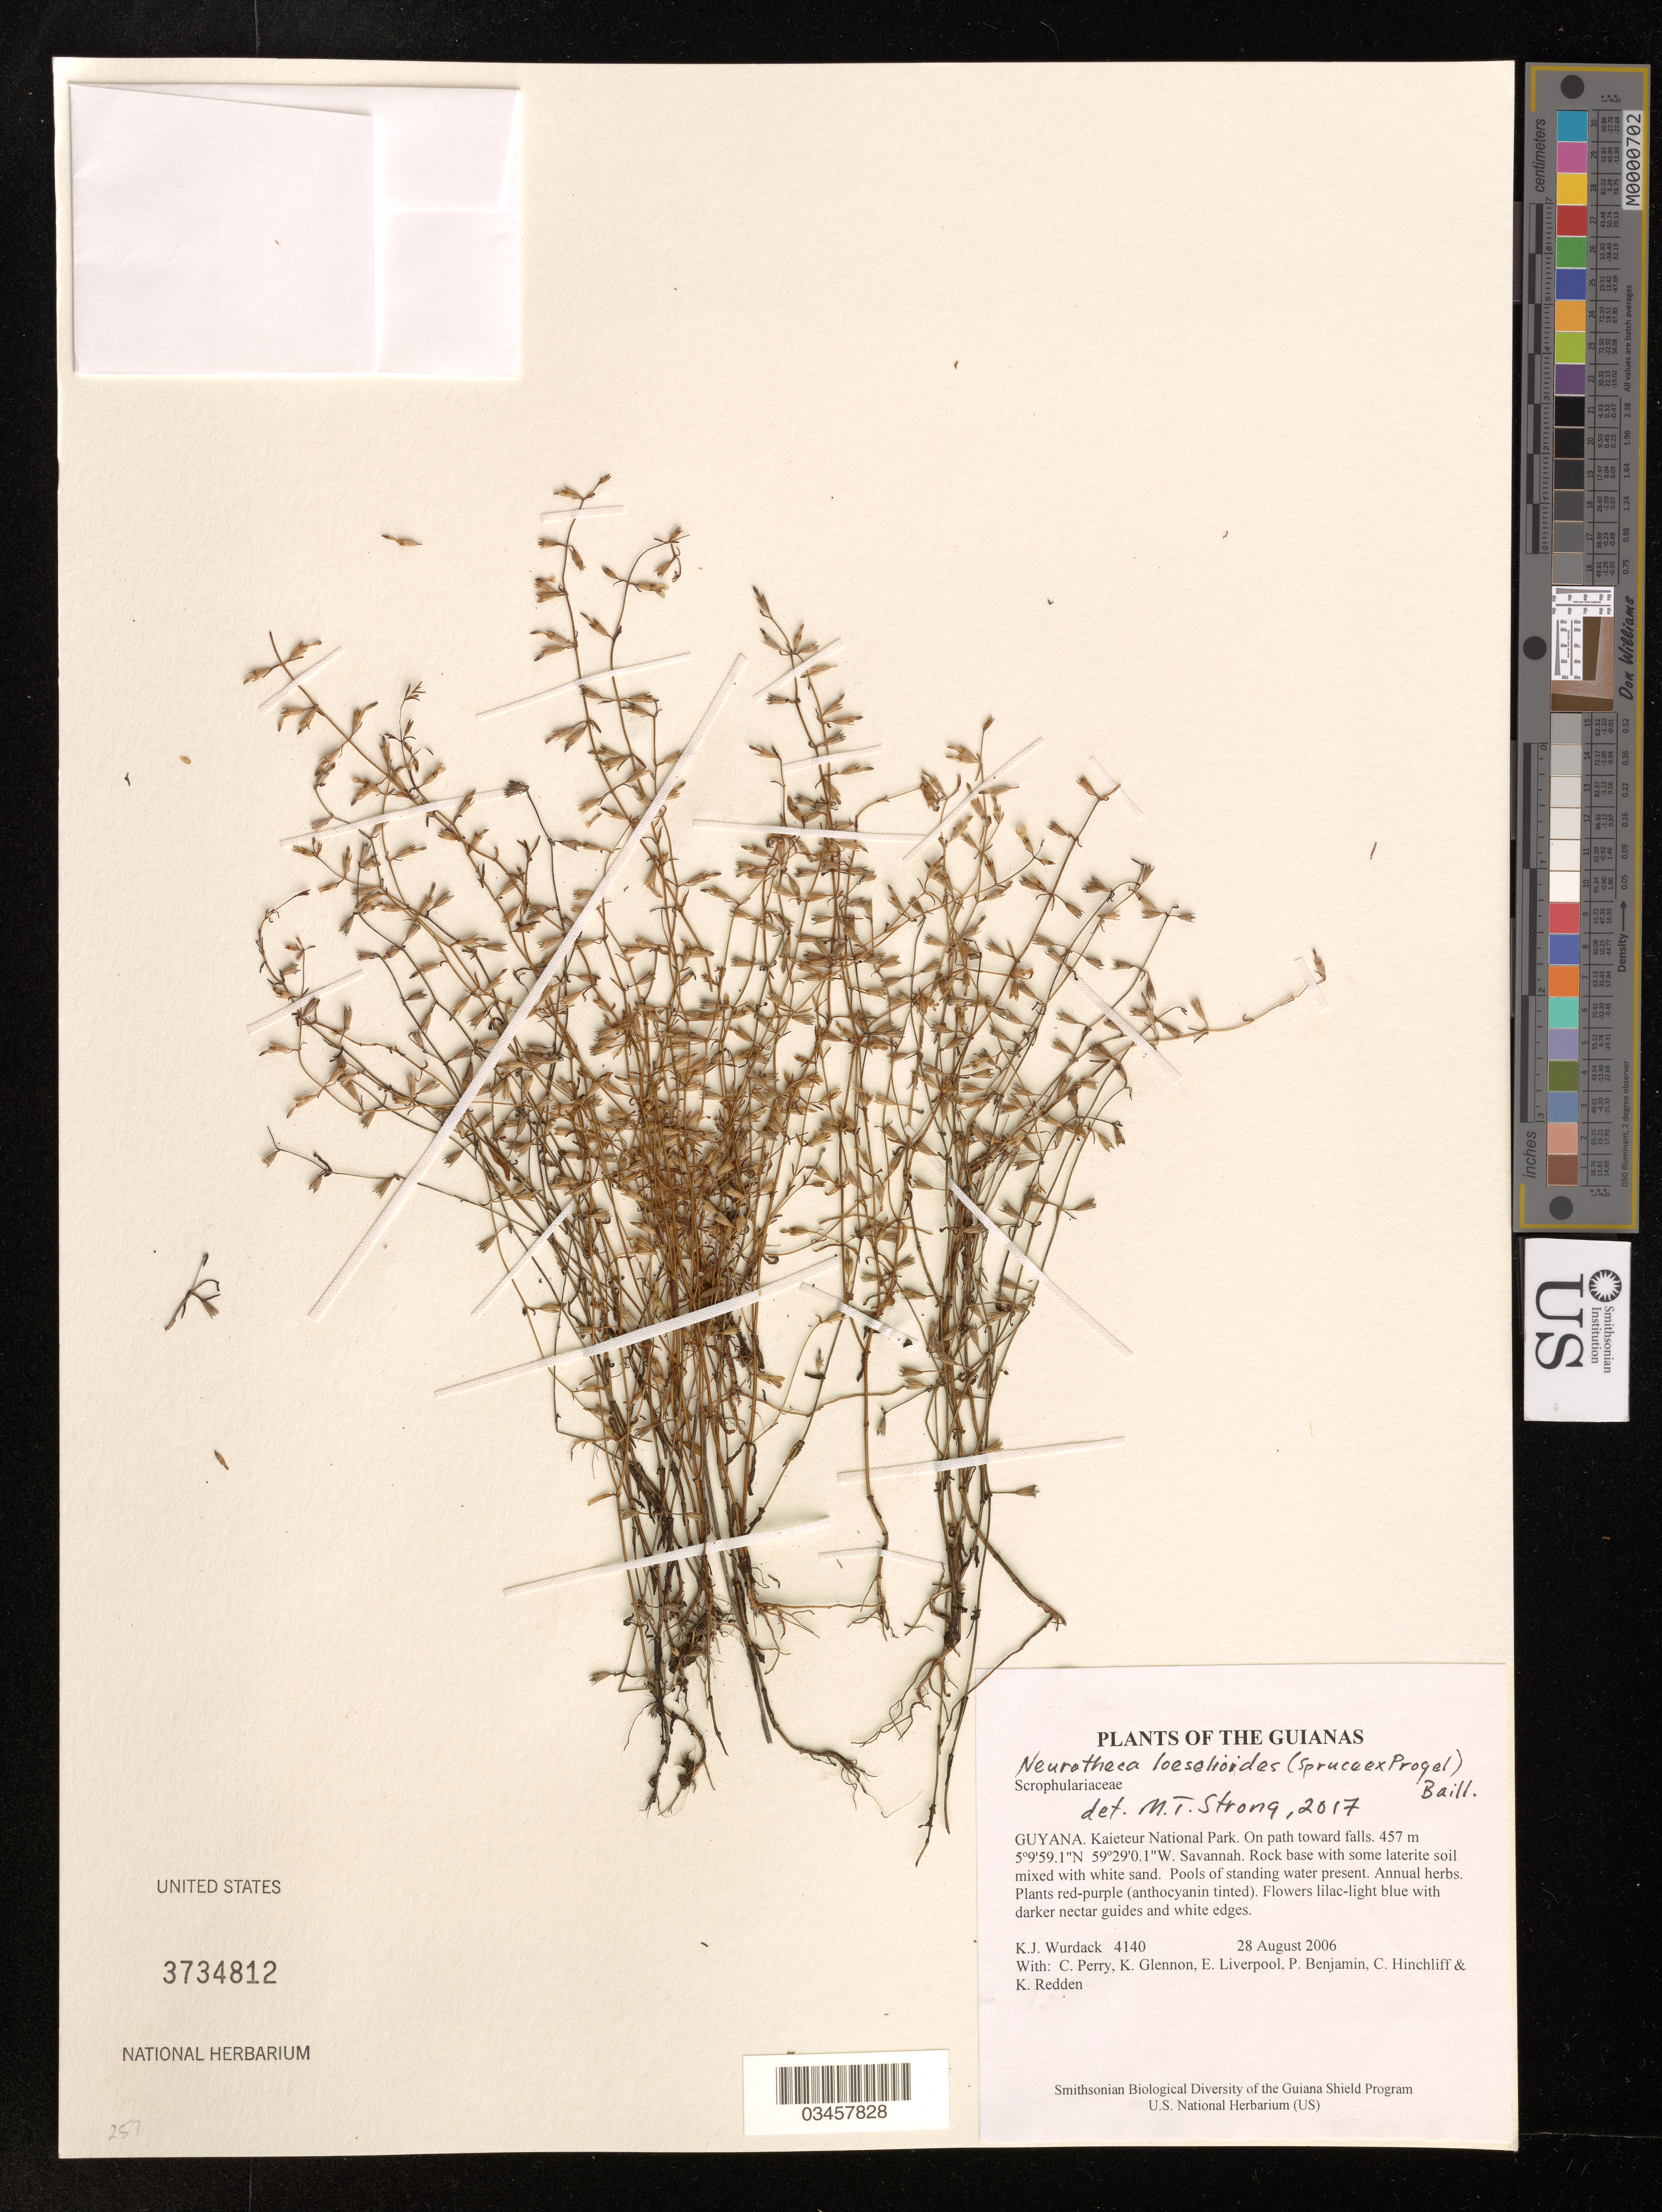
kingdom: Plantae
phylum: Tracheophyta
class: Magnoliopsida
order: Gentianales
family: Gentianaceae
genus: Neurotheca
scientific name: Neurotheca loeselioides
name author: (Spruce ex Progel) Baill.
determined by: Strong, M. T., (US), Smithsonian Institution - National Museum of Natural History (UNITED STATES)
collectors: K. Wurdack, C. Perry, K. Glennon, E. Liverpool, P. Benjamin, C. E. Hinchliff & K. M. Redden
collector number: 4140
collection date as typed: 28 August 2006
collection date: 2006-08-28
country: Guyana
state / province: Potaro-Siparuni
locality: Kaieteur National Park. On path toward falls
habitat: Savanna. Rock base with some laterite soil mixed with white sand. Pools of standing water present.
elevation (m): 457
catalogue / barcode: US 3734812